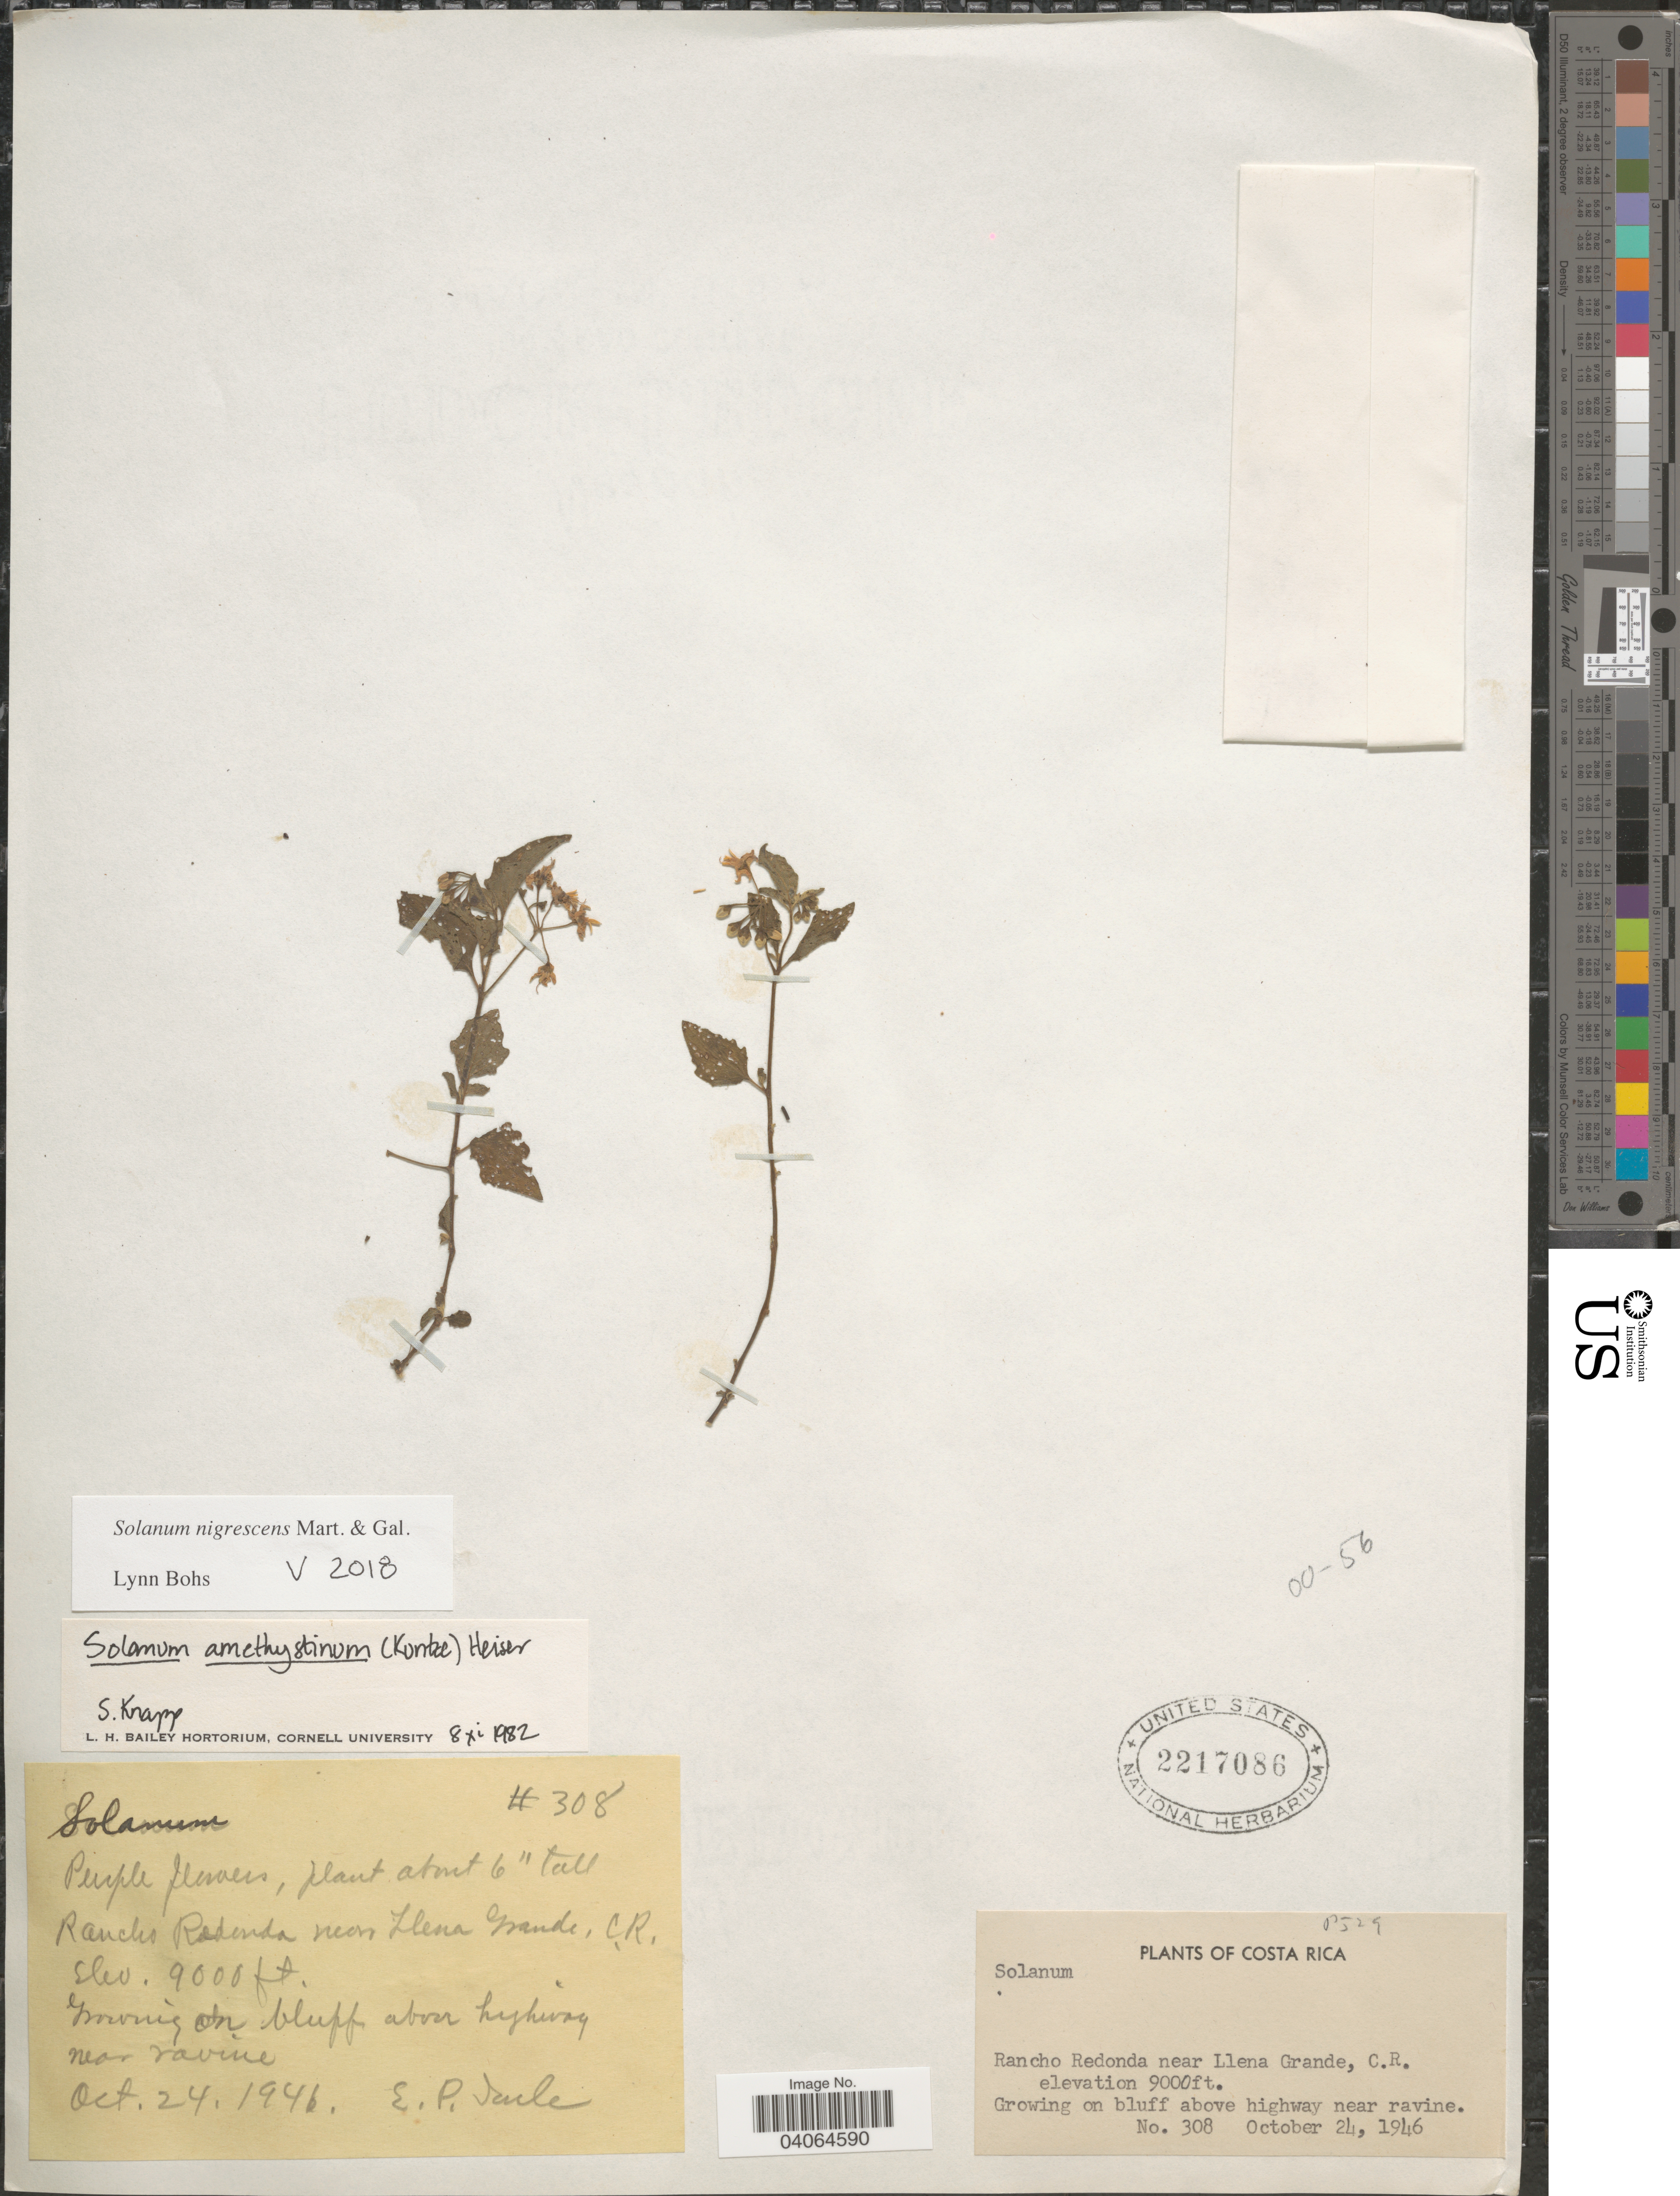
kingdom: Plantae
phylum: Tracheophyta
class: Magnoliopsida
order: Solanales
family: Solanaceae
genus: Solanum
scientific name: Solanum nigrescens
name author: M. Martens & Galeotti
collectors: E. P. Imle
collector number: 308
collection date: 1946-10-24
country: Costa Rica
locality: Rancho Redonda near Llena Grande.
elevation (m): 2743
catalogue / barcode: US 2217086